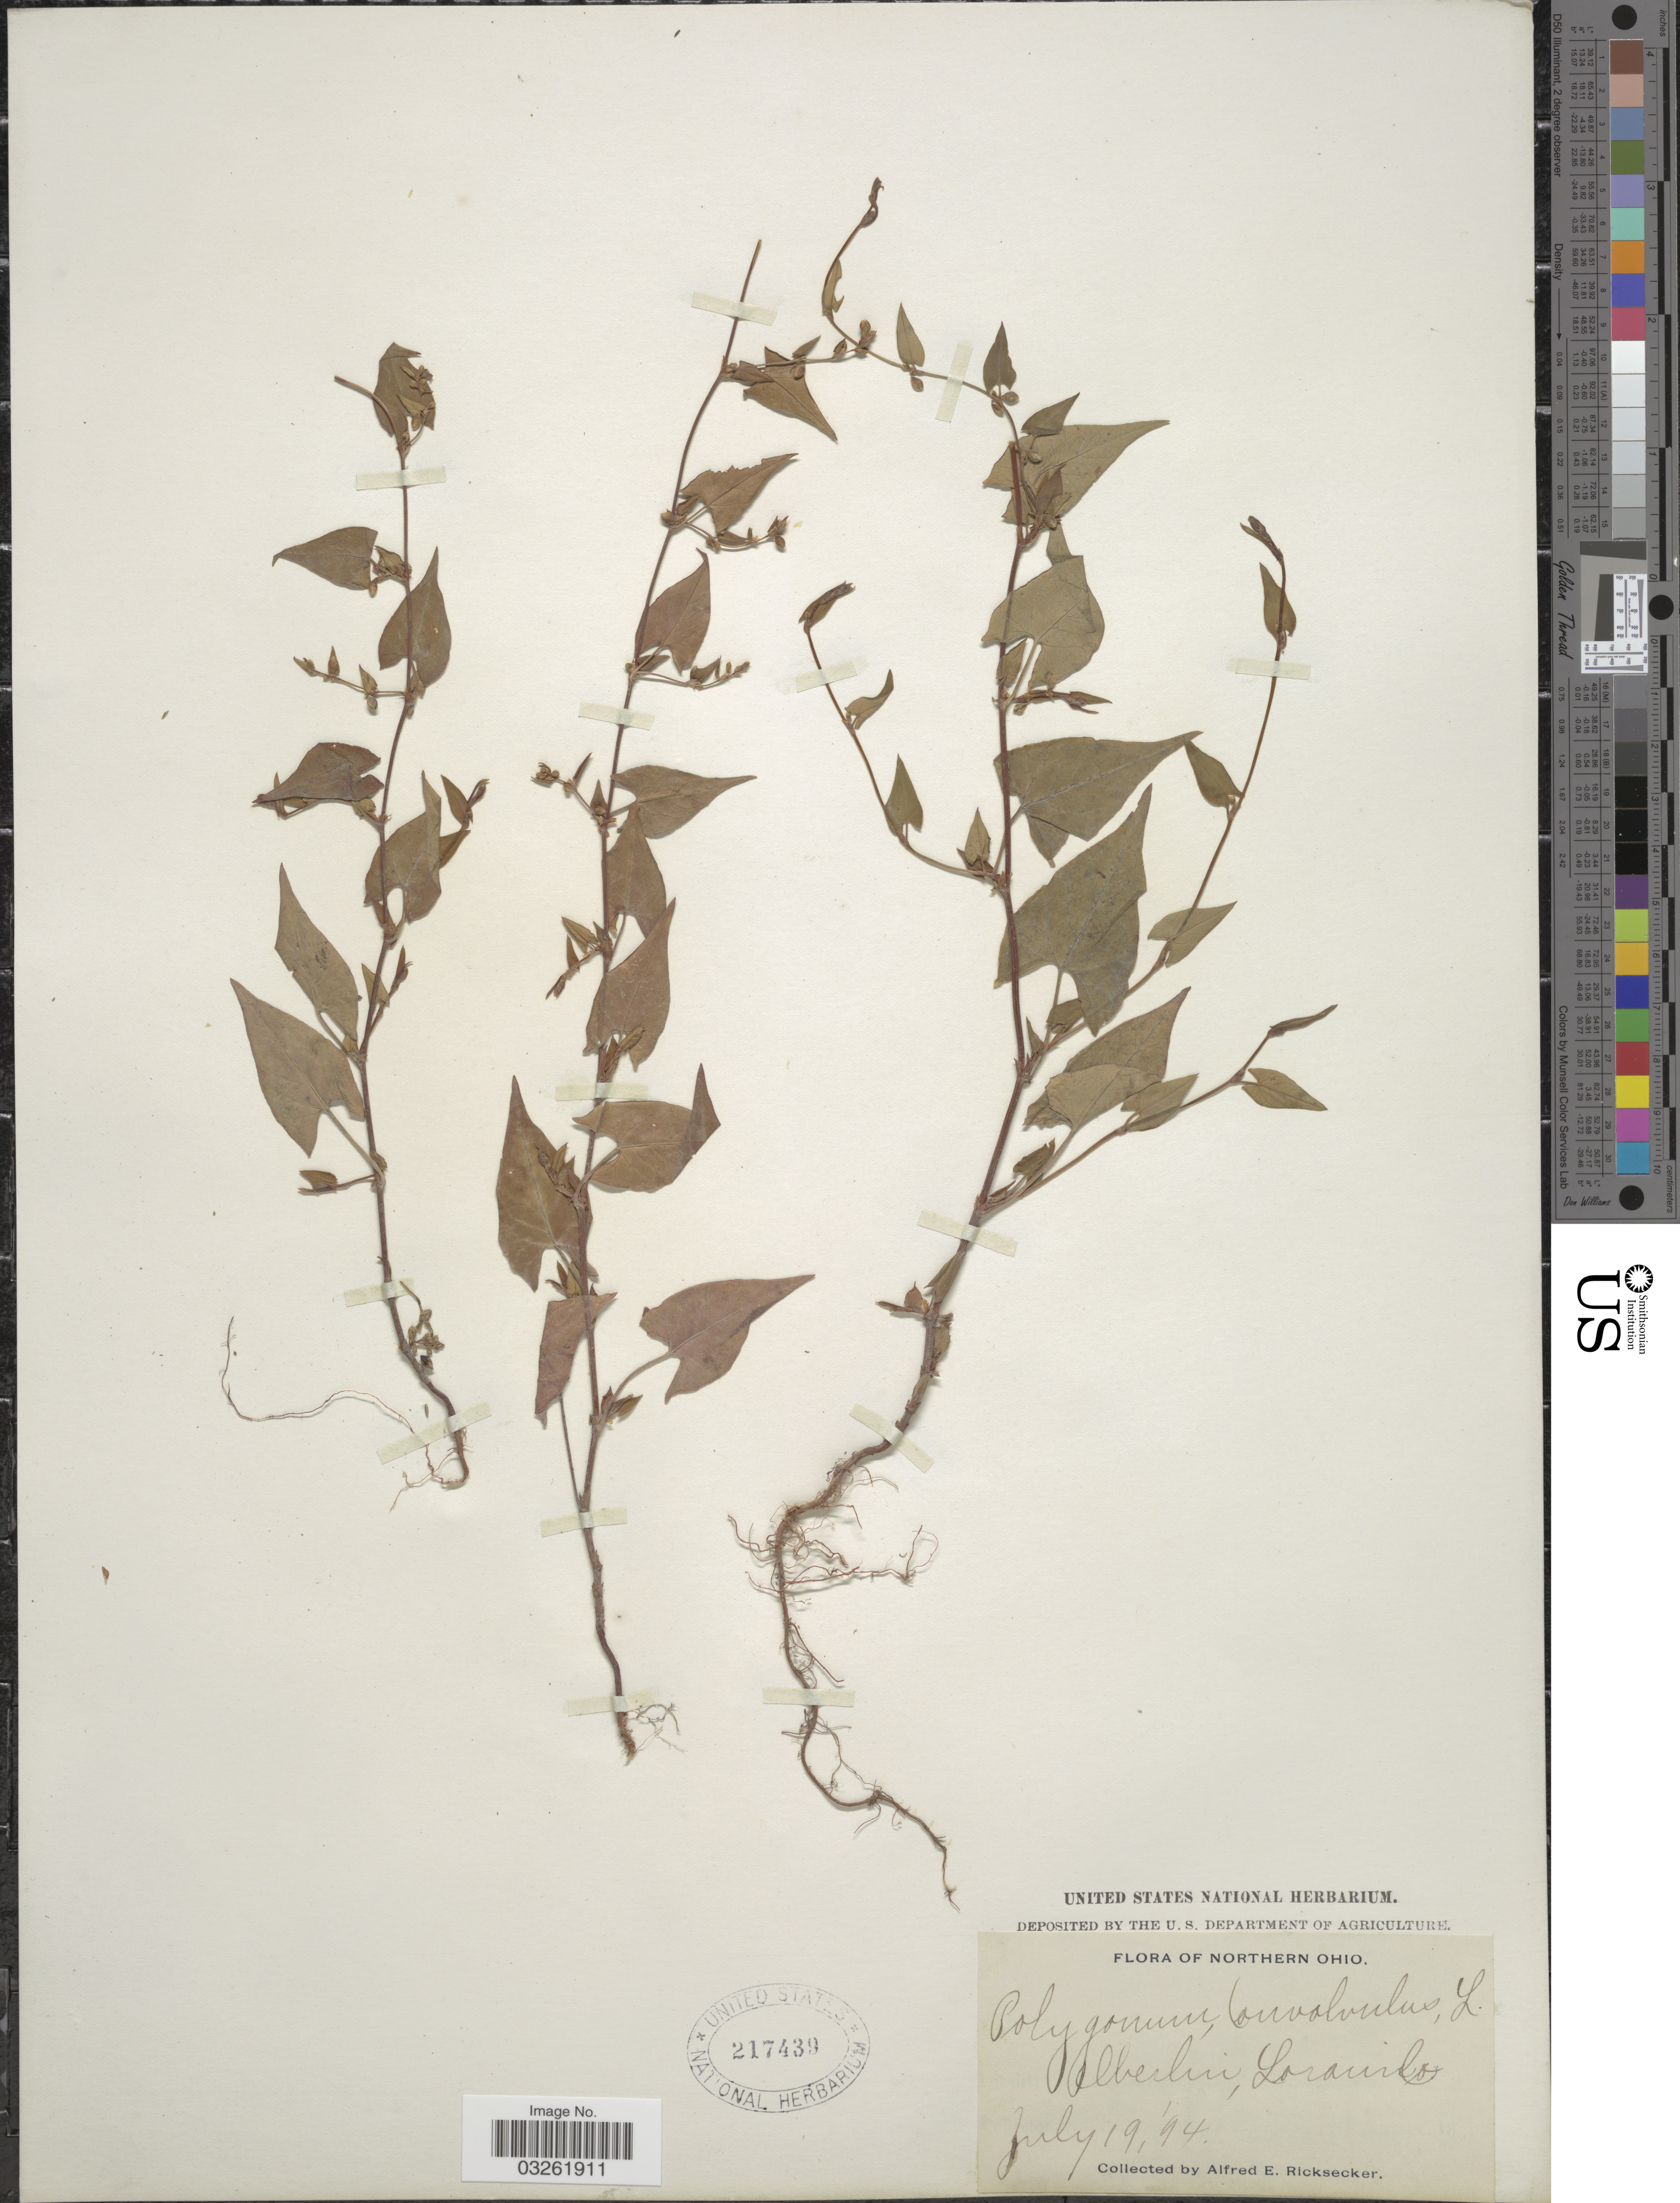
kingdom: Plantae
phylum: Tracheophyta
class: Magnoliopsida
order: Caryophyllales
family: Polygonaceae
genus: Fallopia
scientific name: Fallopia convolvulus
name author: (L.) Á. Löve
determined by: Strong, M. T., (US), Smithsonian Institution - National Museum of Natural History (UNITED STATES)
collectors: A. E. Ricksecker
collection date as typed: Transcribed d/m/y: 19/7/94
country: United States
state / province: Ohio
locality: Northern Ohio. Alberlin, Lorain Co.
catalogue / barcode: US 217439